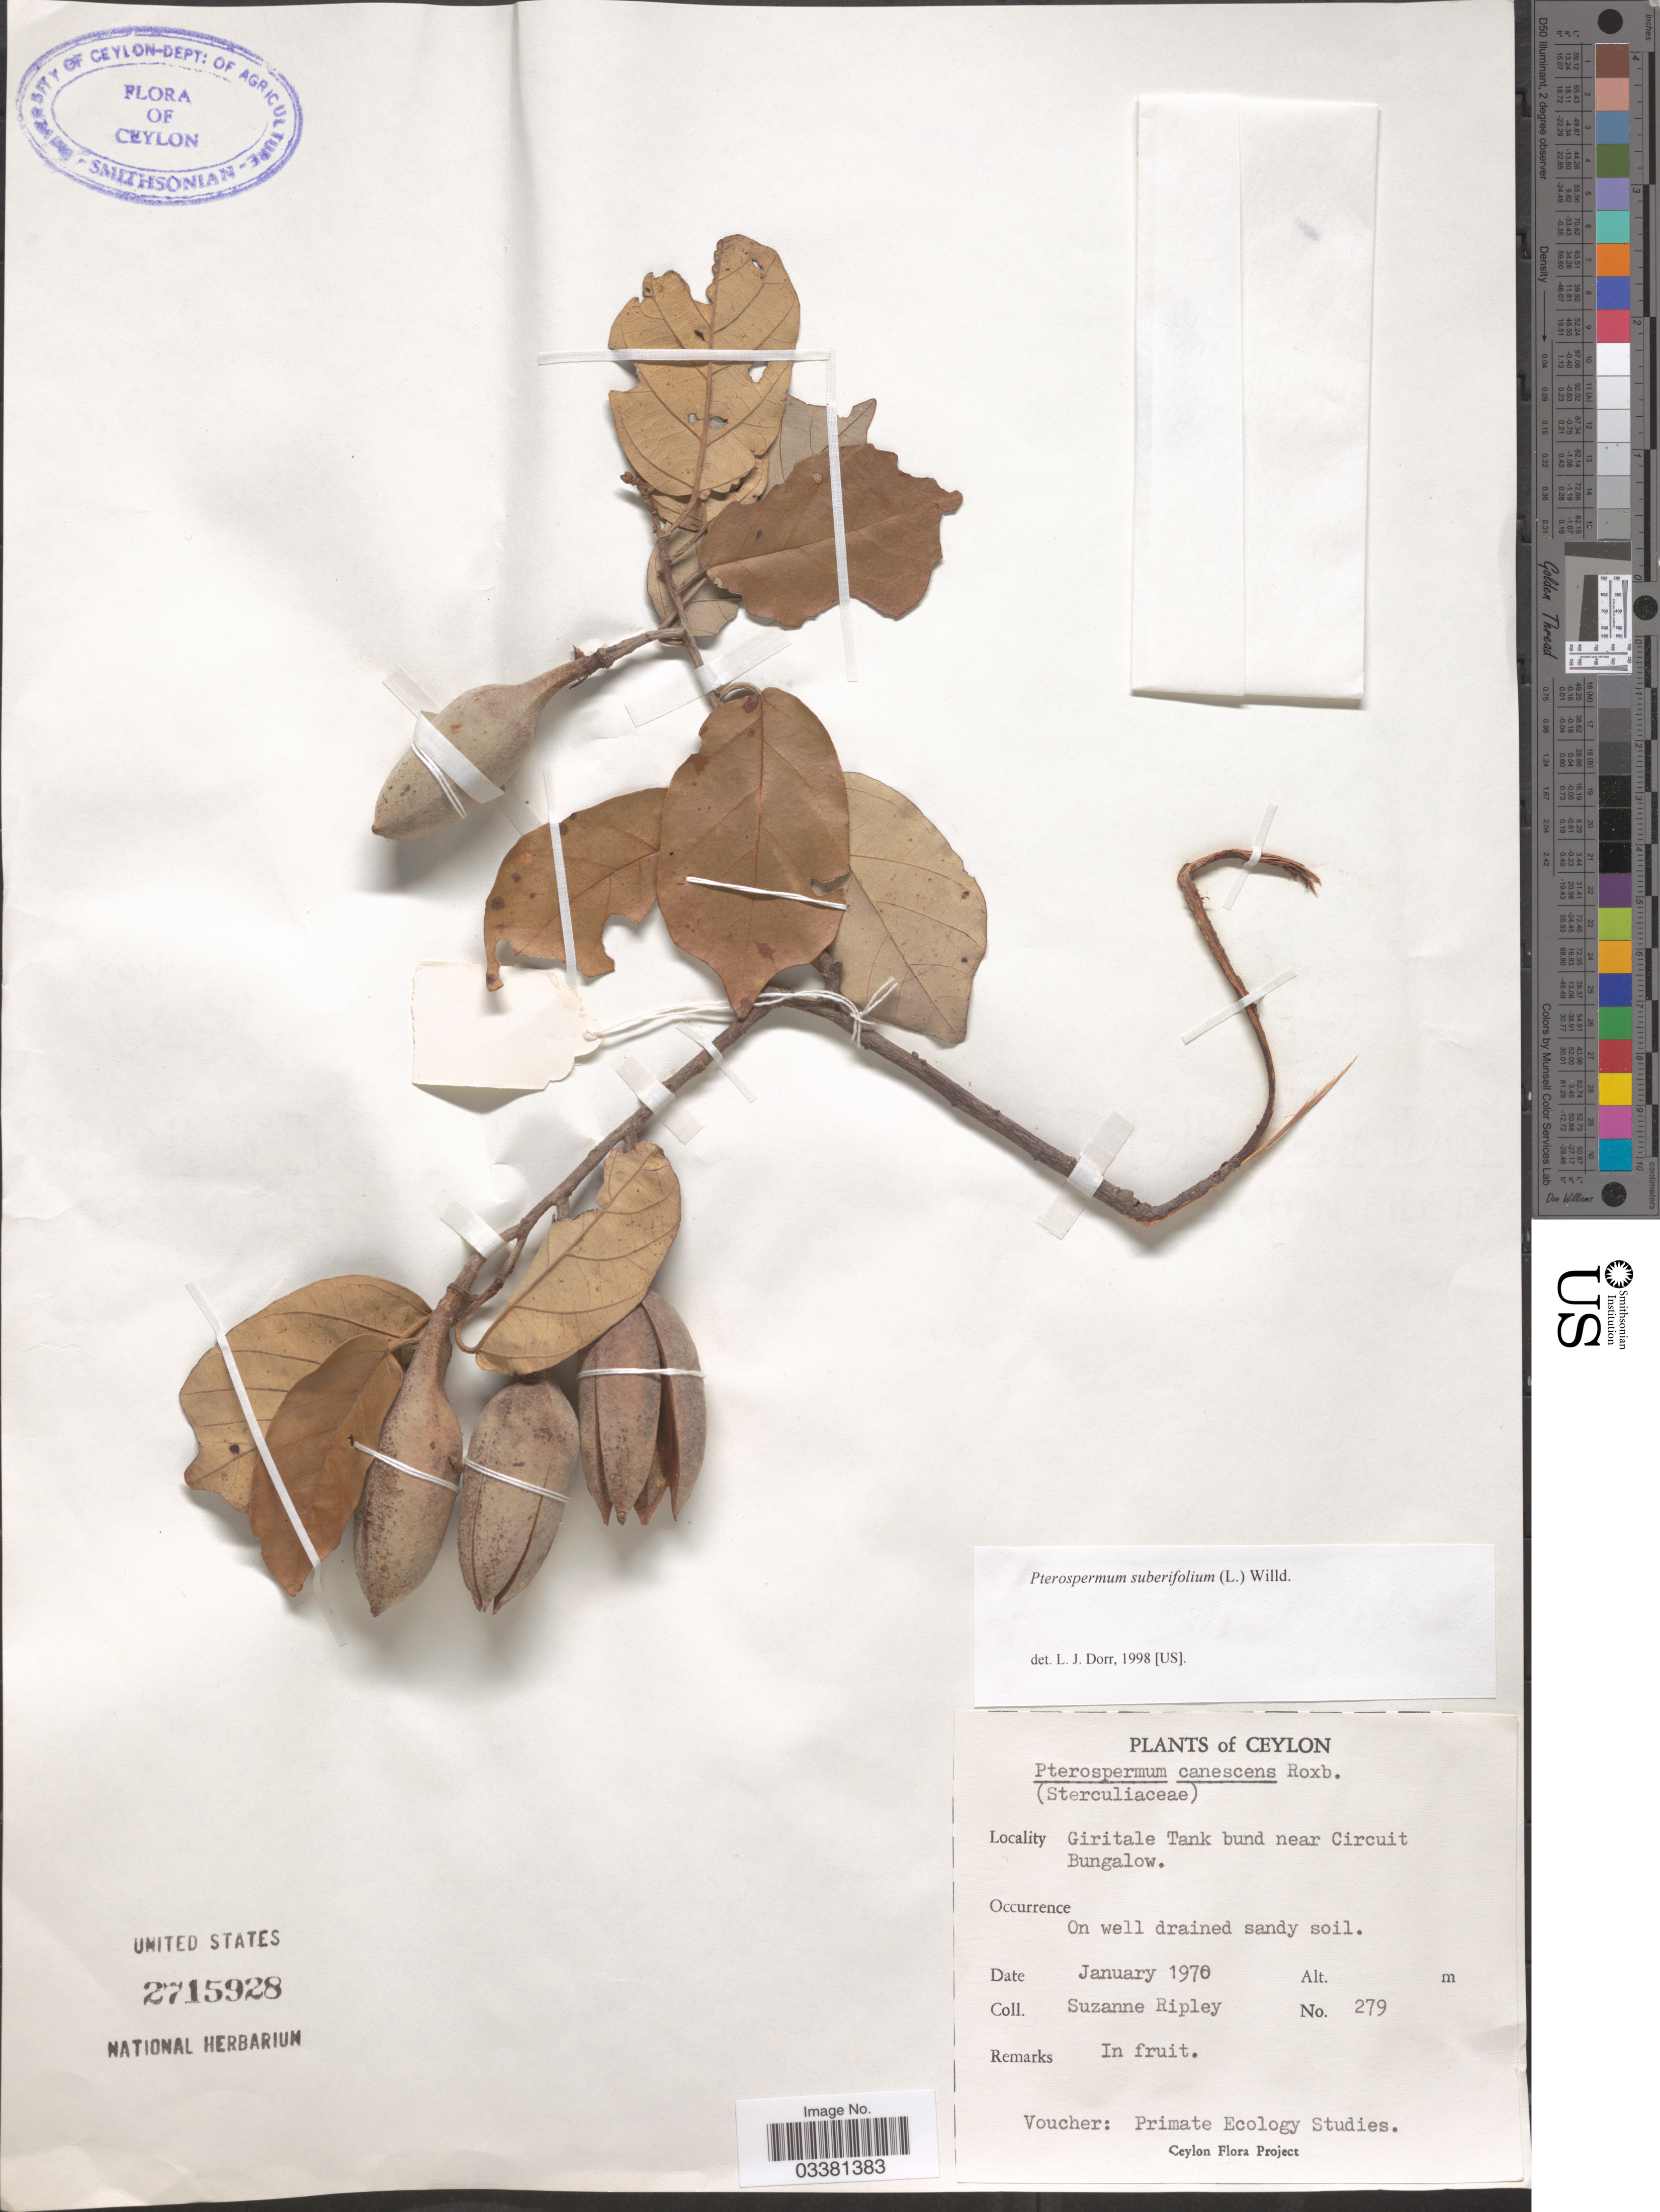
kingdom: Plantae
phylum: Tracheophyta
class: Magnoliopsida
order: Malvales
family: Malvaceae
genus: Pterospermum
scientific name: Pterospermum suberifolium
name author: (L.) Raeusch.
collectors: S. Ripley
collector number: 279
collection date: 1970-01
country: Sri Lanka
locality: Ceylon. Giritale Tank bund near Circuit Bungalow.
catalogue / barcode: US 2715928